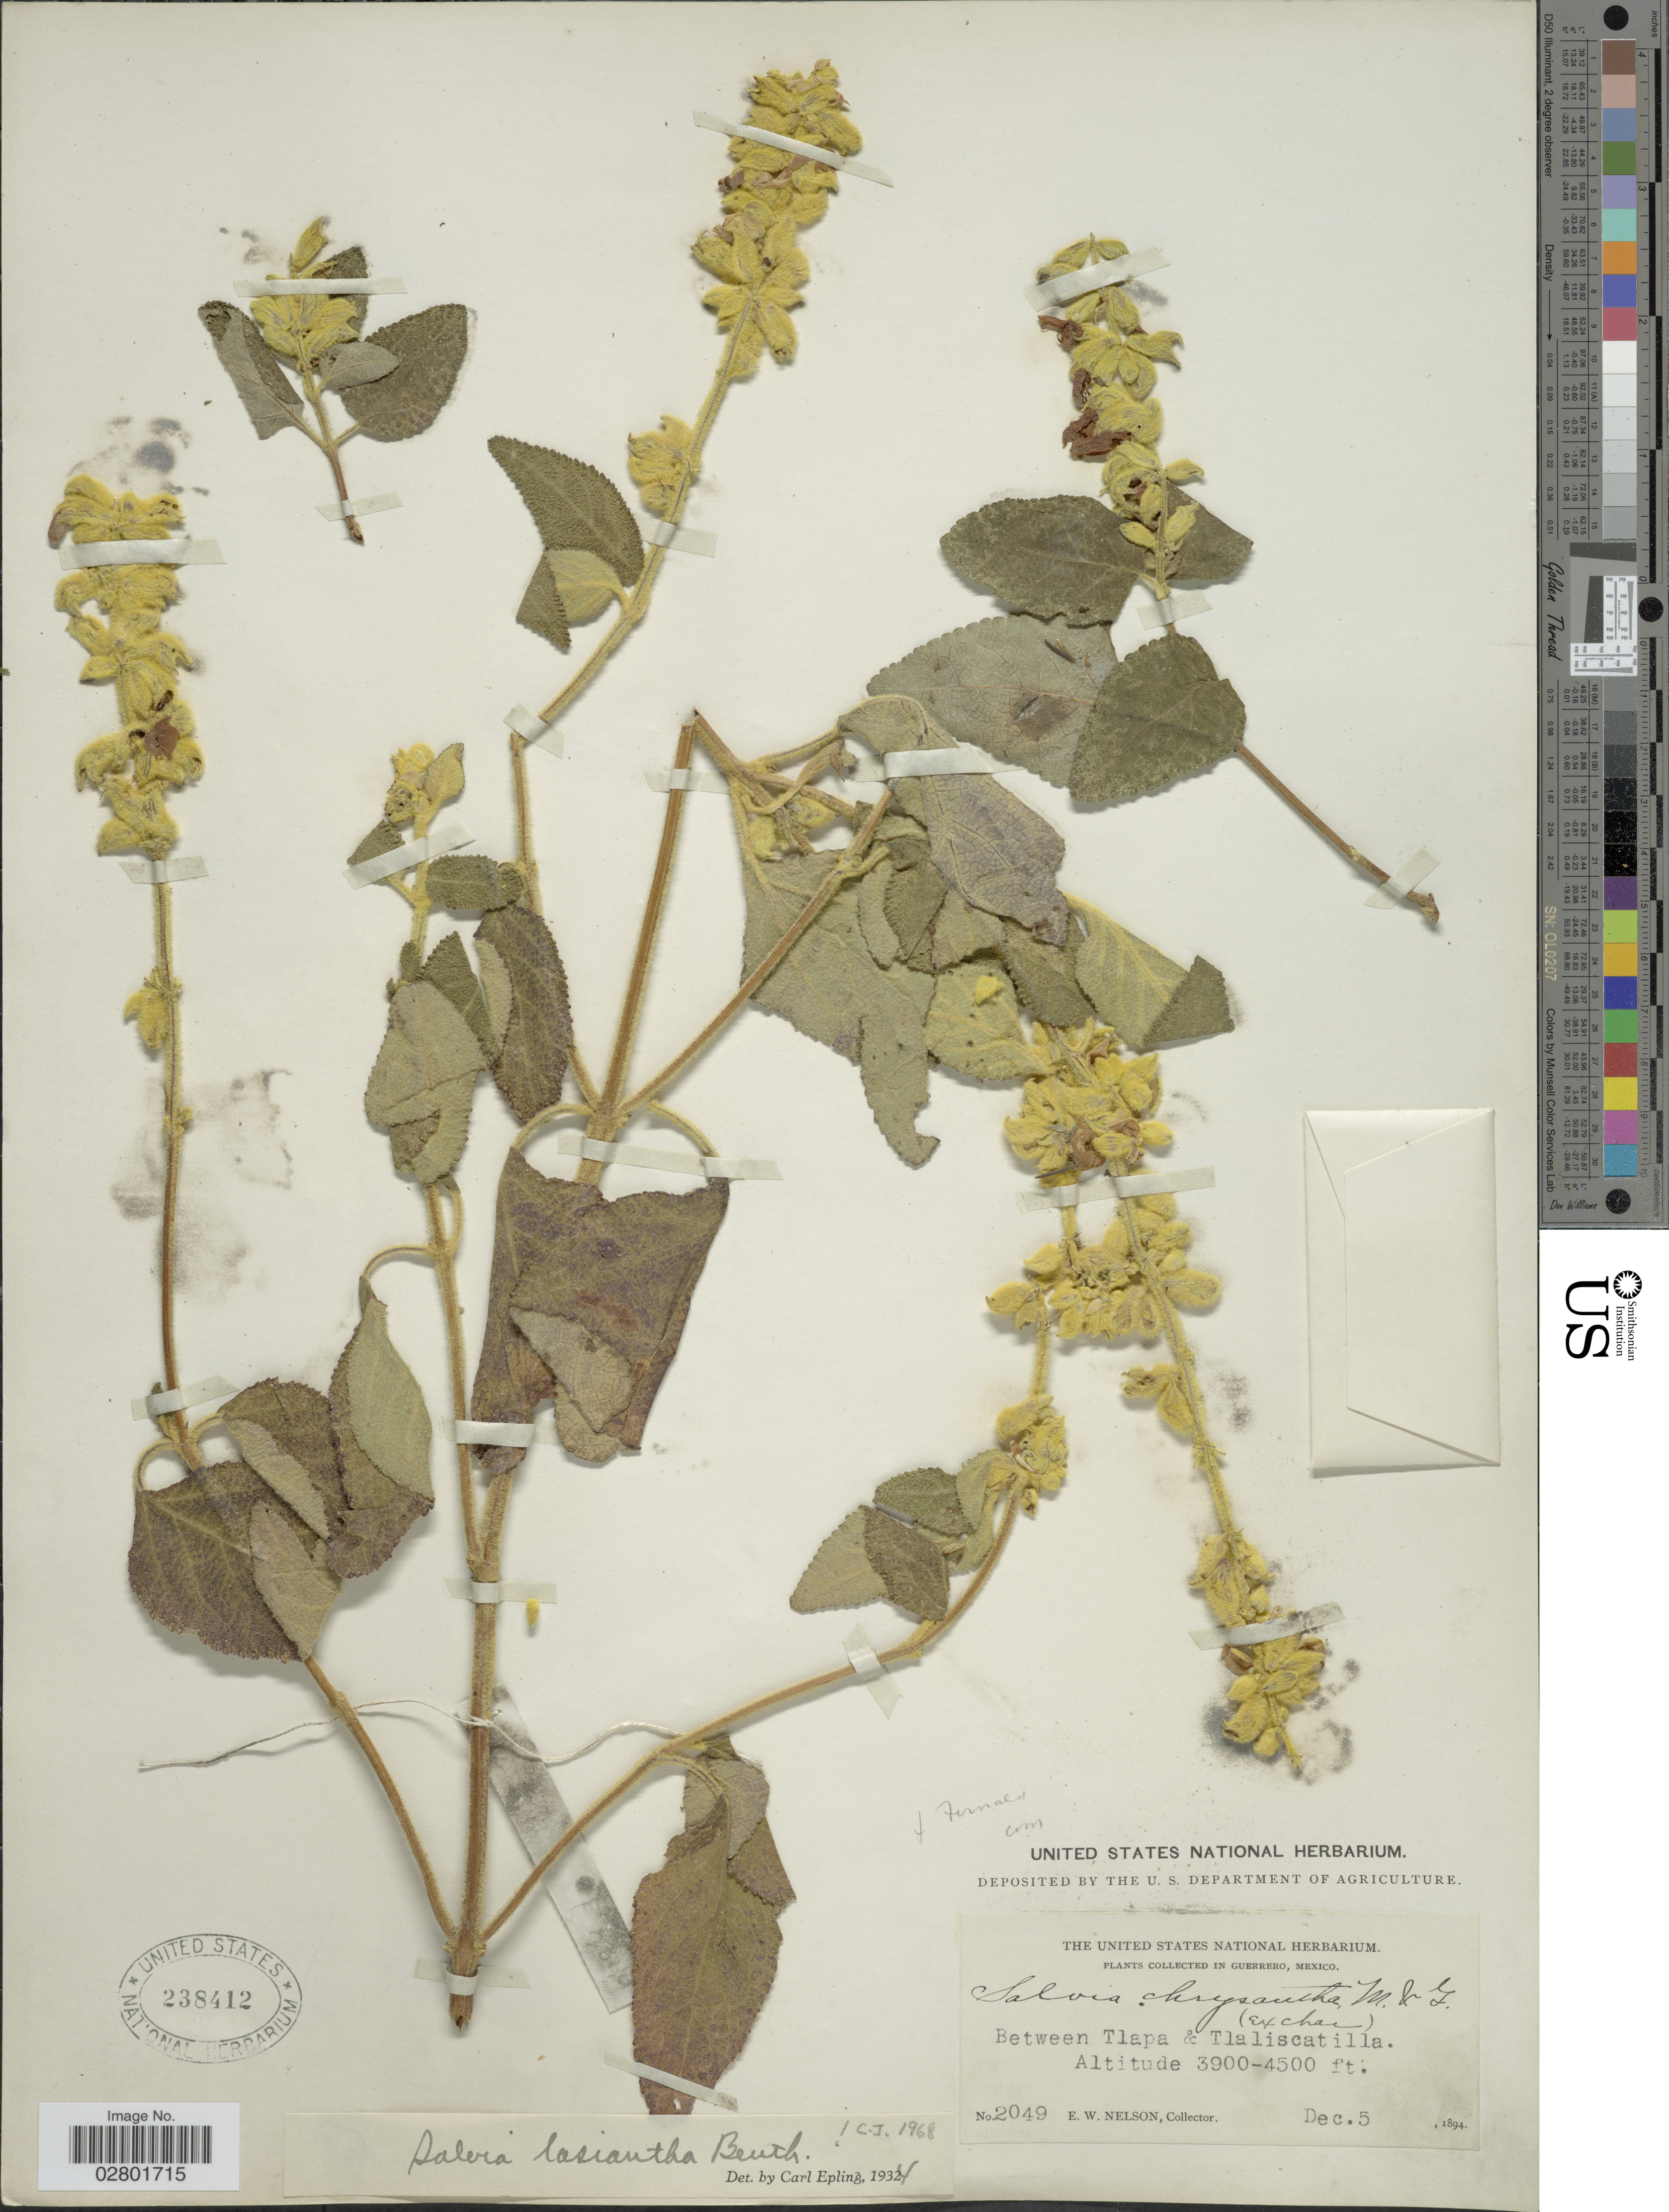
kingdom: Plantae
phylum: Tracheophyta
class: Magnoliopsida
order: Lamiales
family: Lamiaceae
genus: Salvia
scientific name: Salvia lasiantha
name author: Benth.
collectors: E. W. Nelson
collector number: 2049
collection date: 1894-12-05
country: Mexico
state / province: Guerrero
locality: Between Tlapa & Tlaliscatilla.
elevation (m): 1189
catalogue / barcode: US 238412